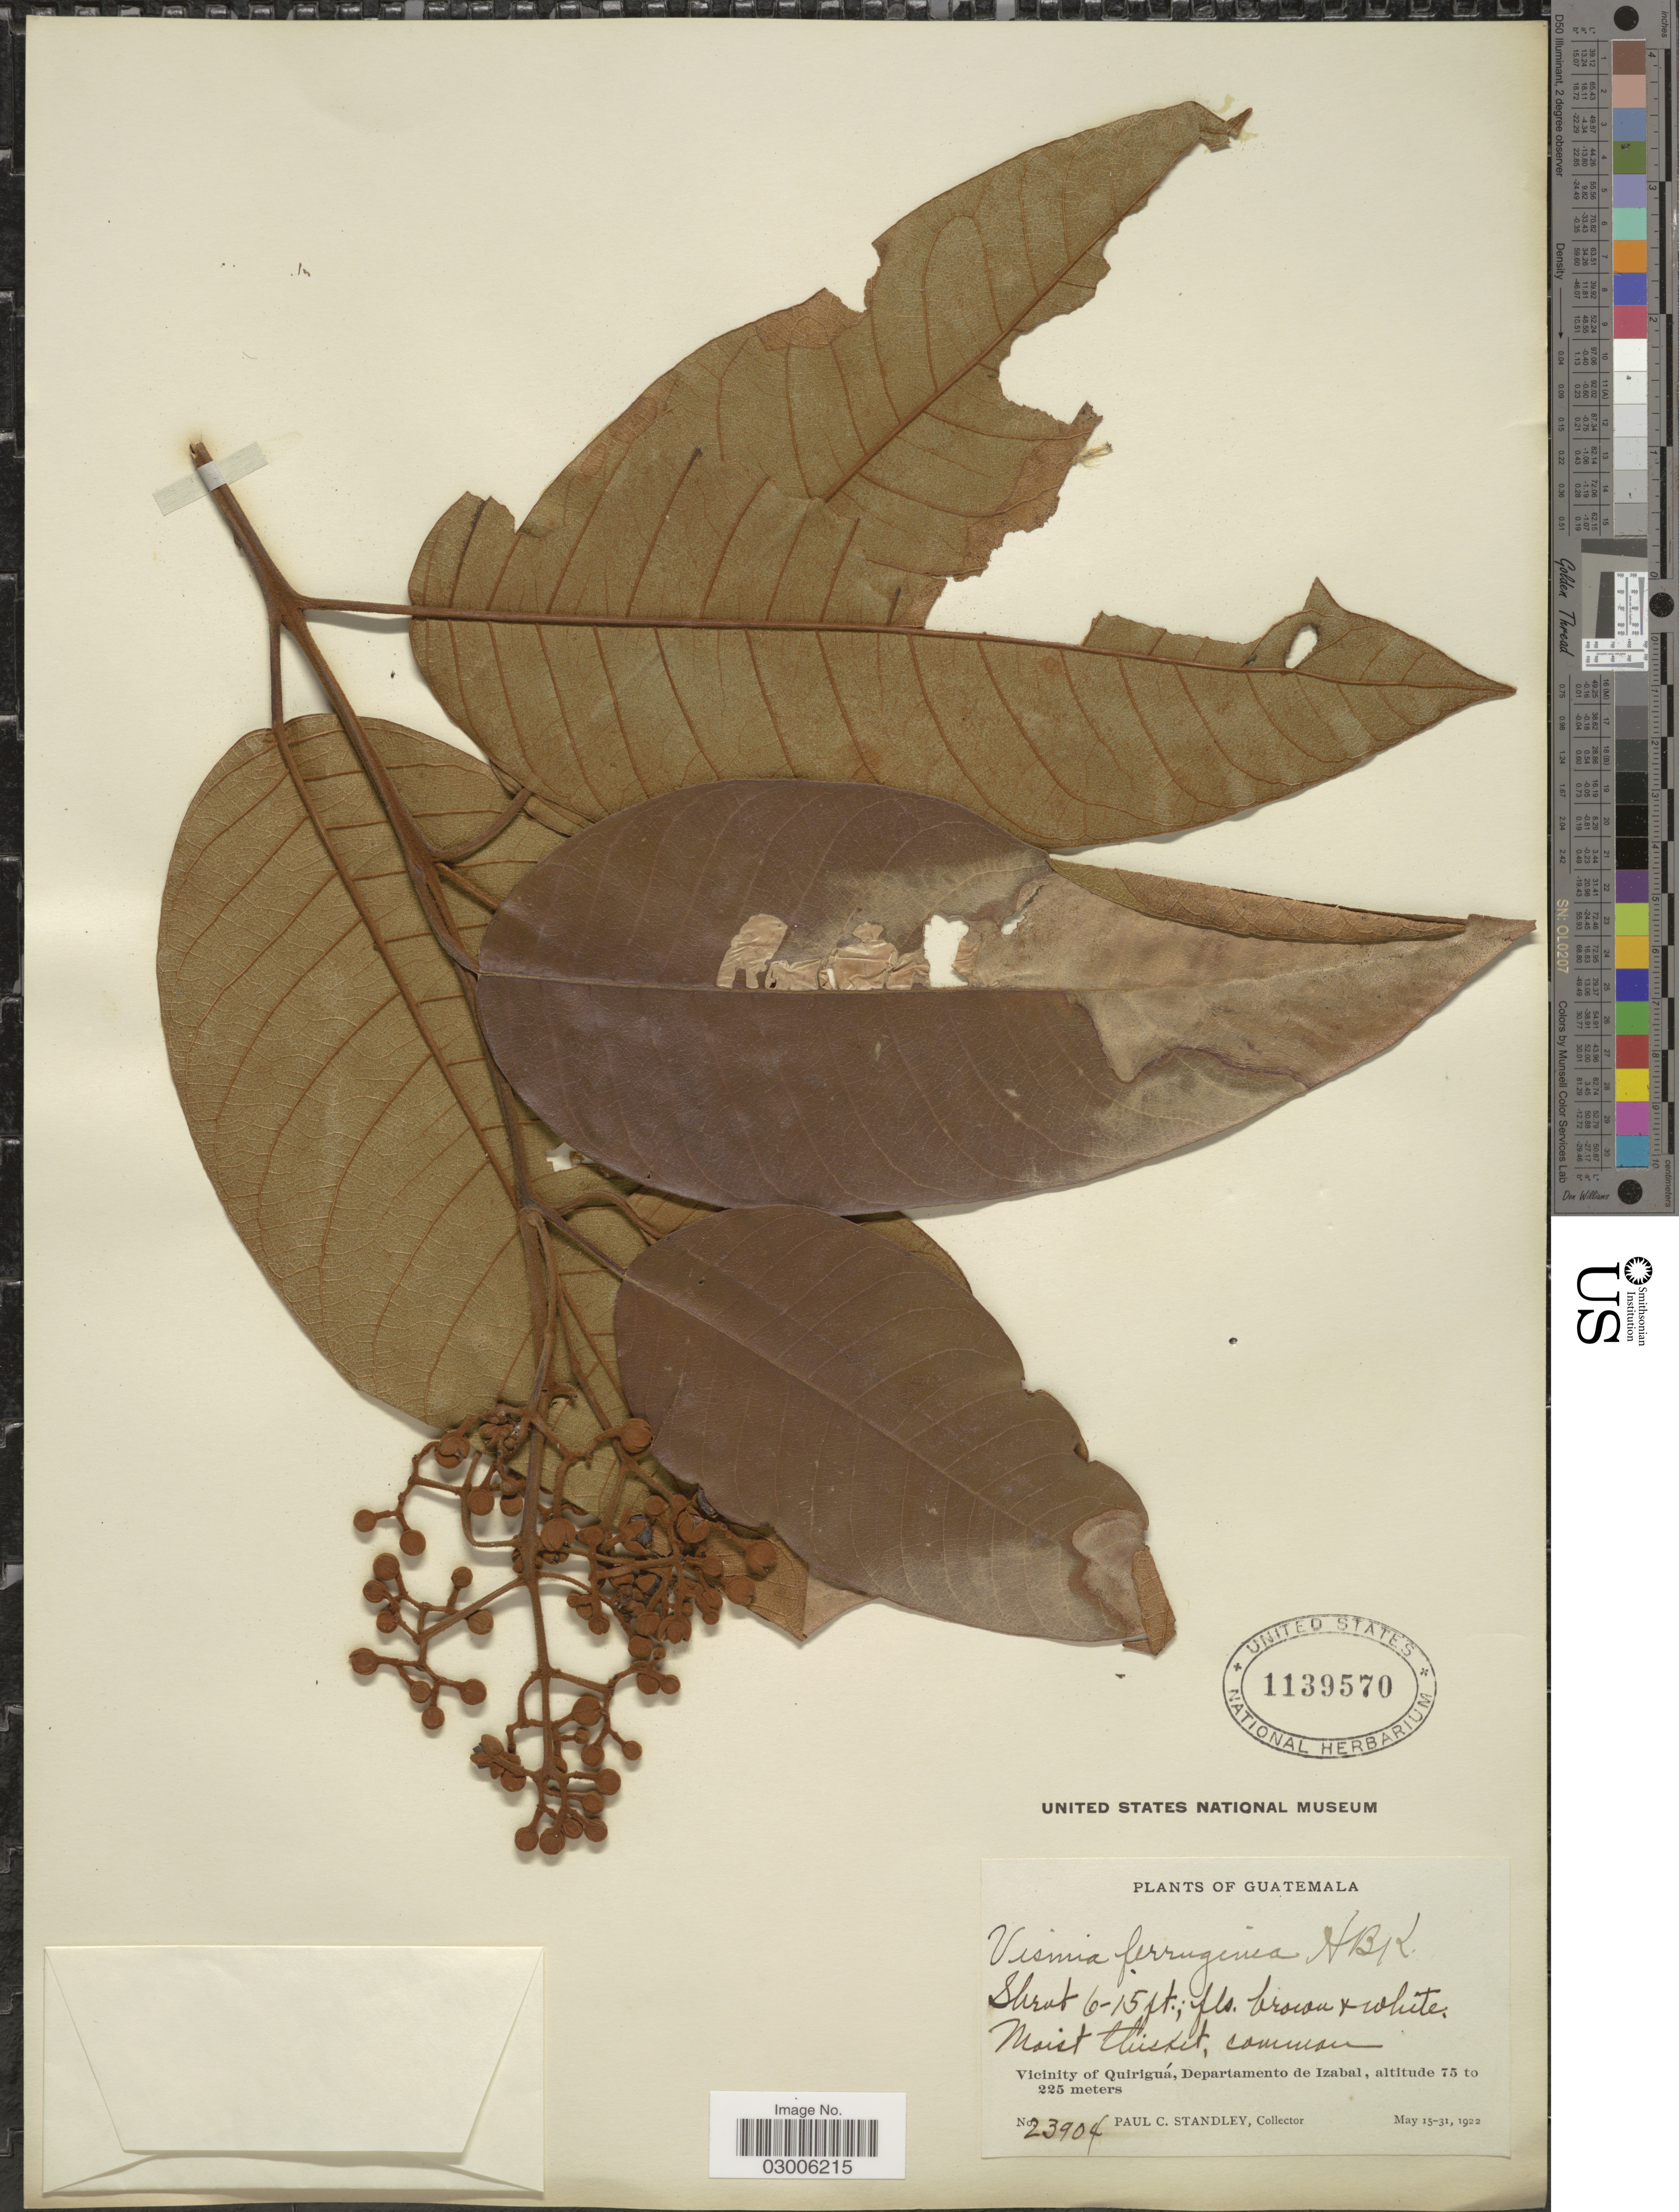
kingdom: Plantae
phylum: Tracheophyta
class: Magnoliopsida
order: Malpighiales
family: Hypericaceae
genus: Vismia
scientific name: Vismia camparaguey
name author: Sprague & L. Riley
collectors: P. C. Standley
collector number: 23904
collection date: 1922-05-15/1922-05-31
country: Guatemala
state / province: Izabal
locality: Vicinity of Quiriguá, Departamento de Izabal.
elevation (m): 75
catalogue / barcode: US 1139570